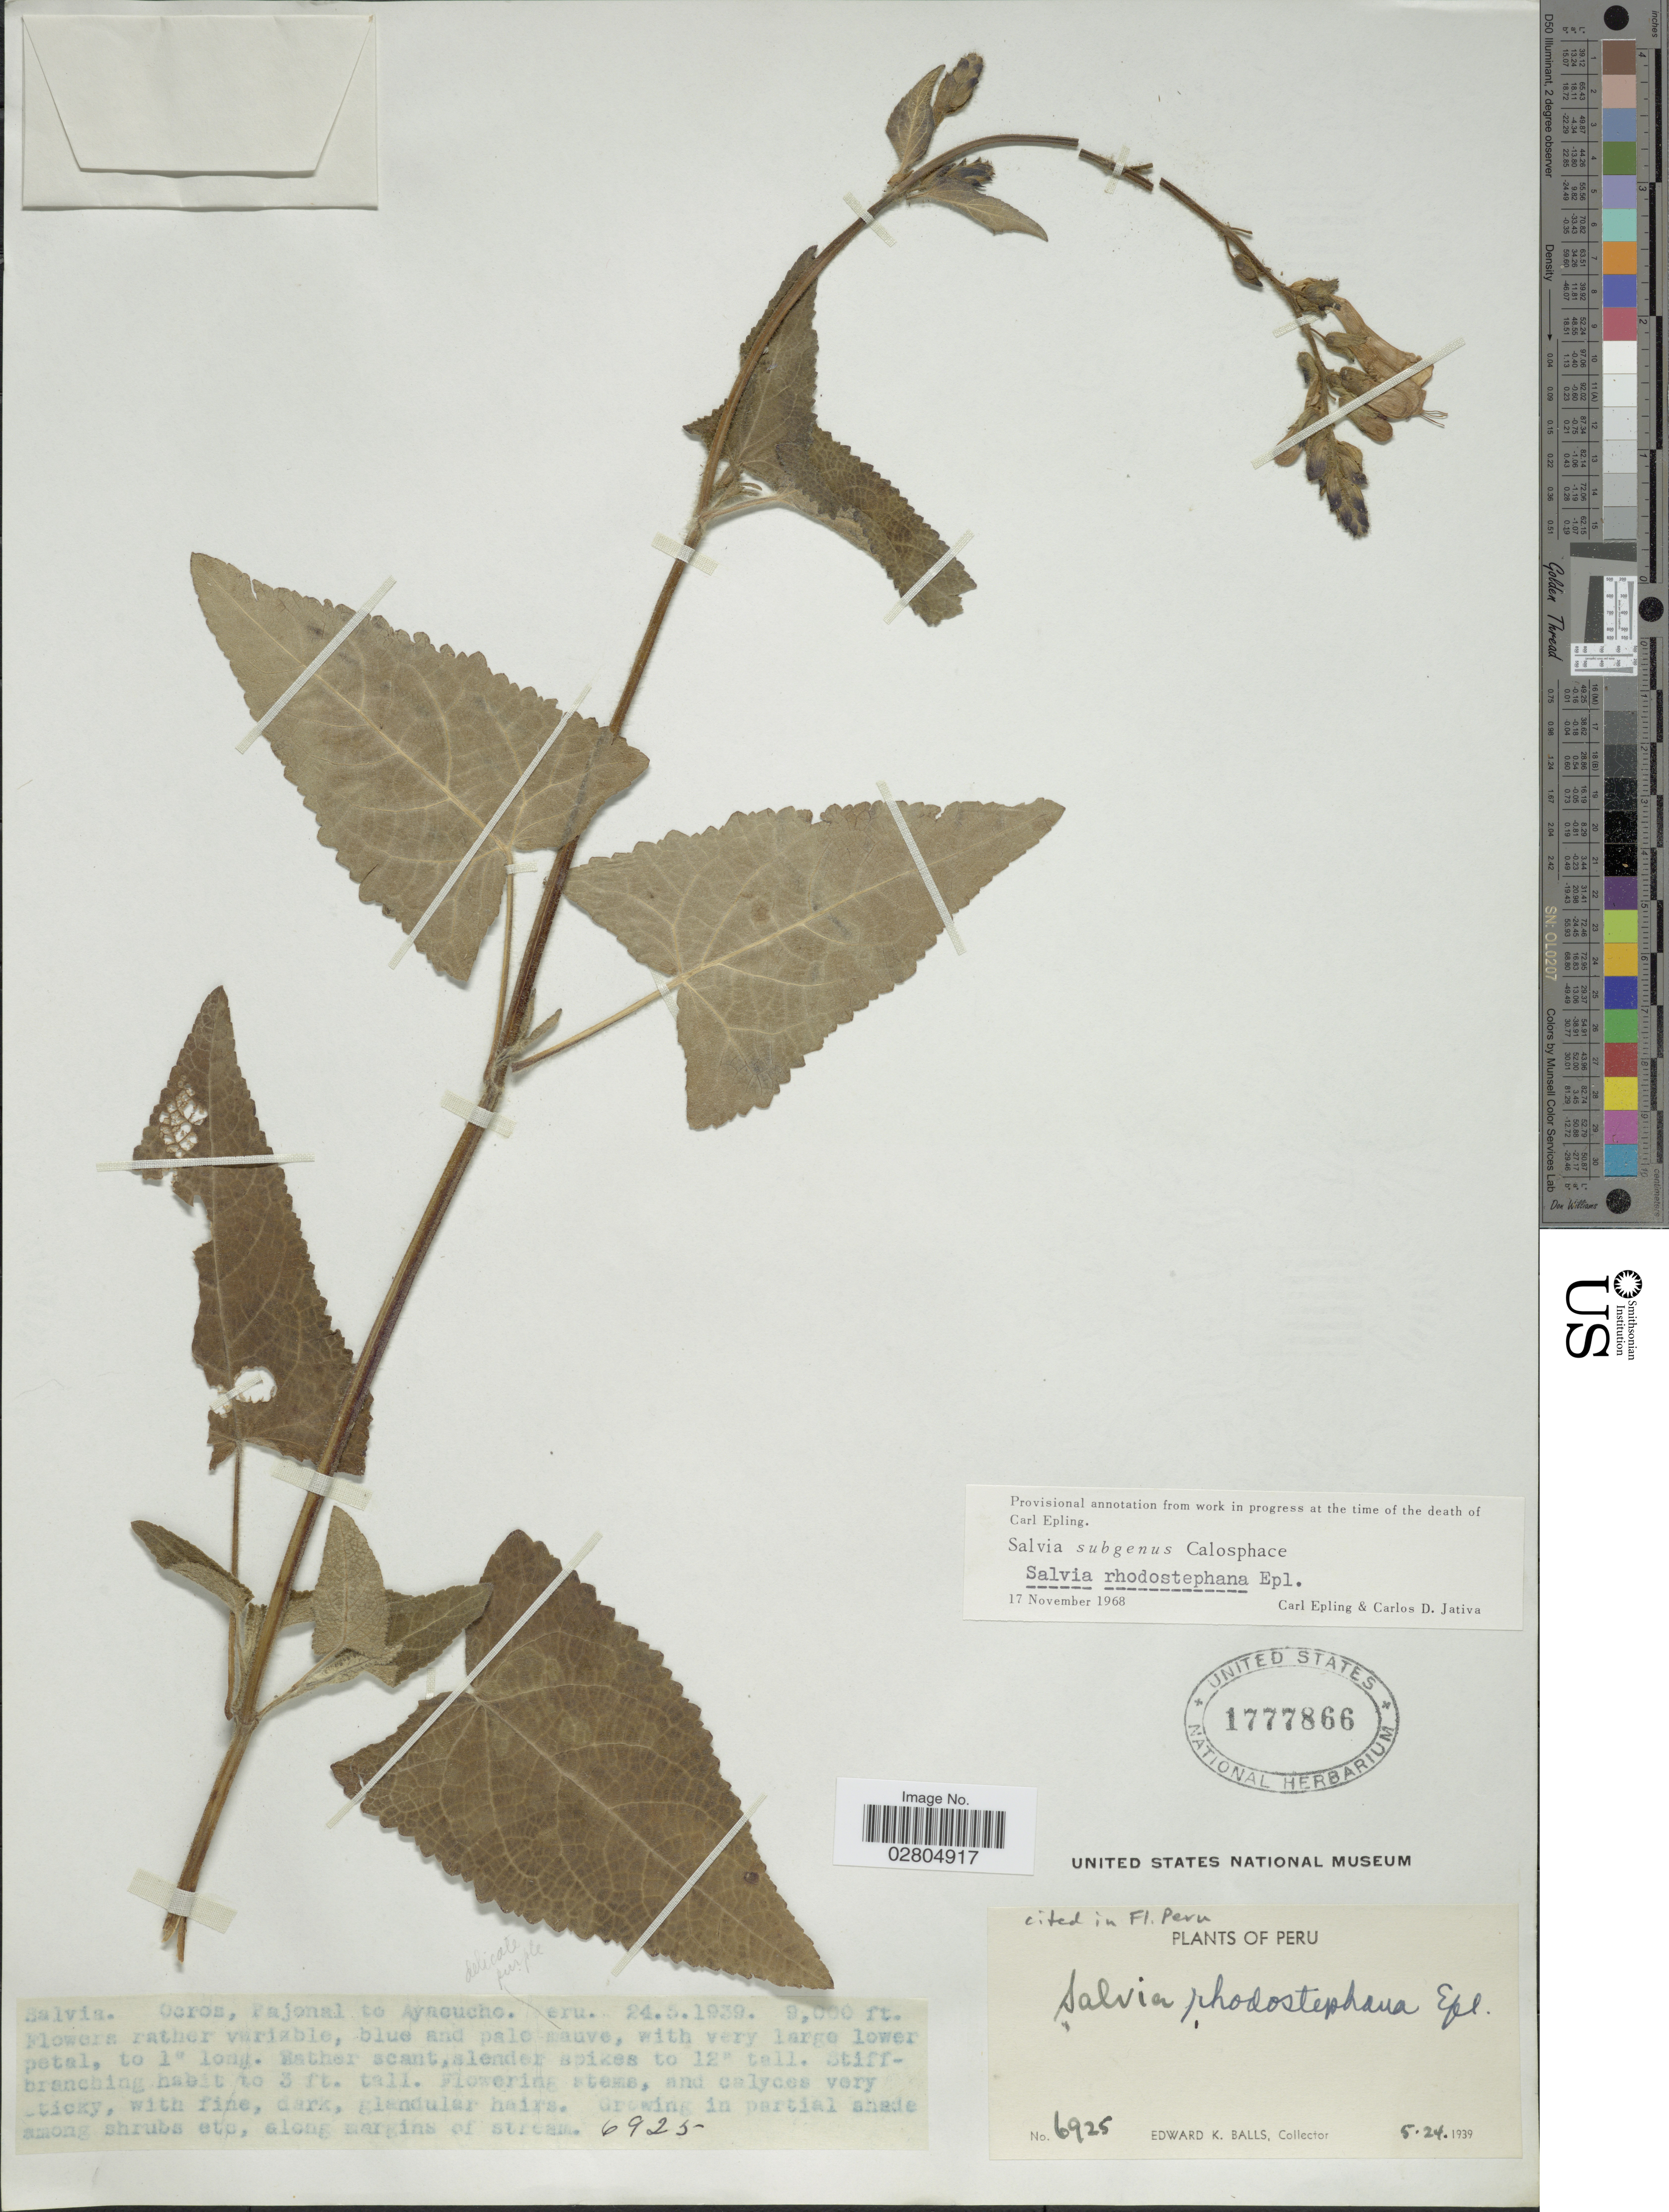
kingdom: Plantae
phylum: Tracheophyta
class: Magnoliopsida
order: Lamiales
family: Lamiaceae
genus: Salvia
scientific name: Salvia rhodostephana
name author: Epling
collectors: E. K. Balls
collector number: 6925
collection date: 1939-05-24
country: Peru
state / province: Ayacucho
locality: Ocros, Pajonal to Ayacucho.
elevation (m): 2743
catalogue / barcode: US 1777866